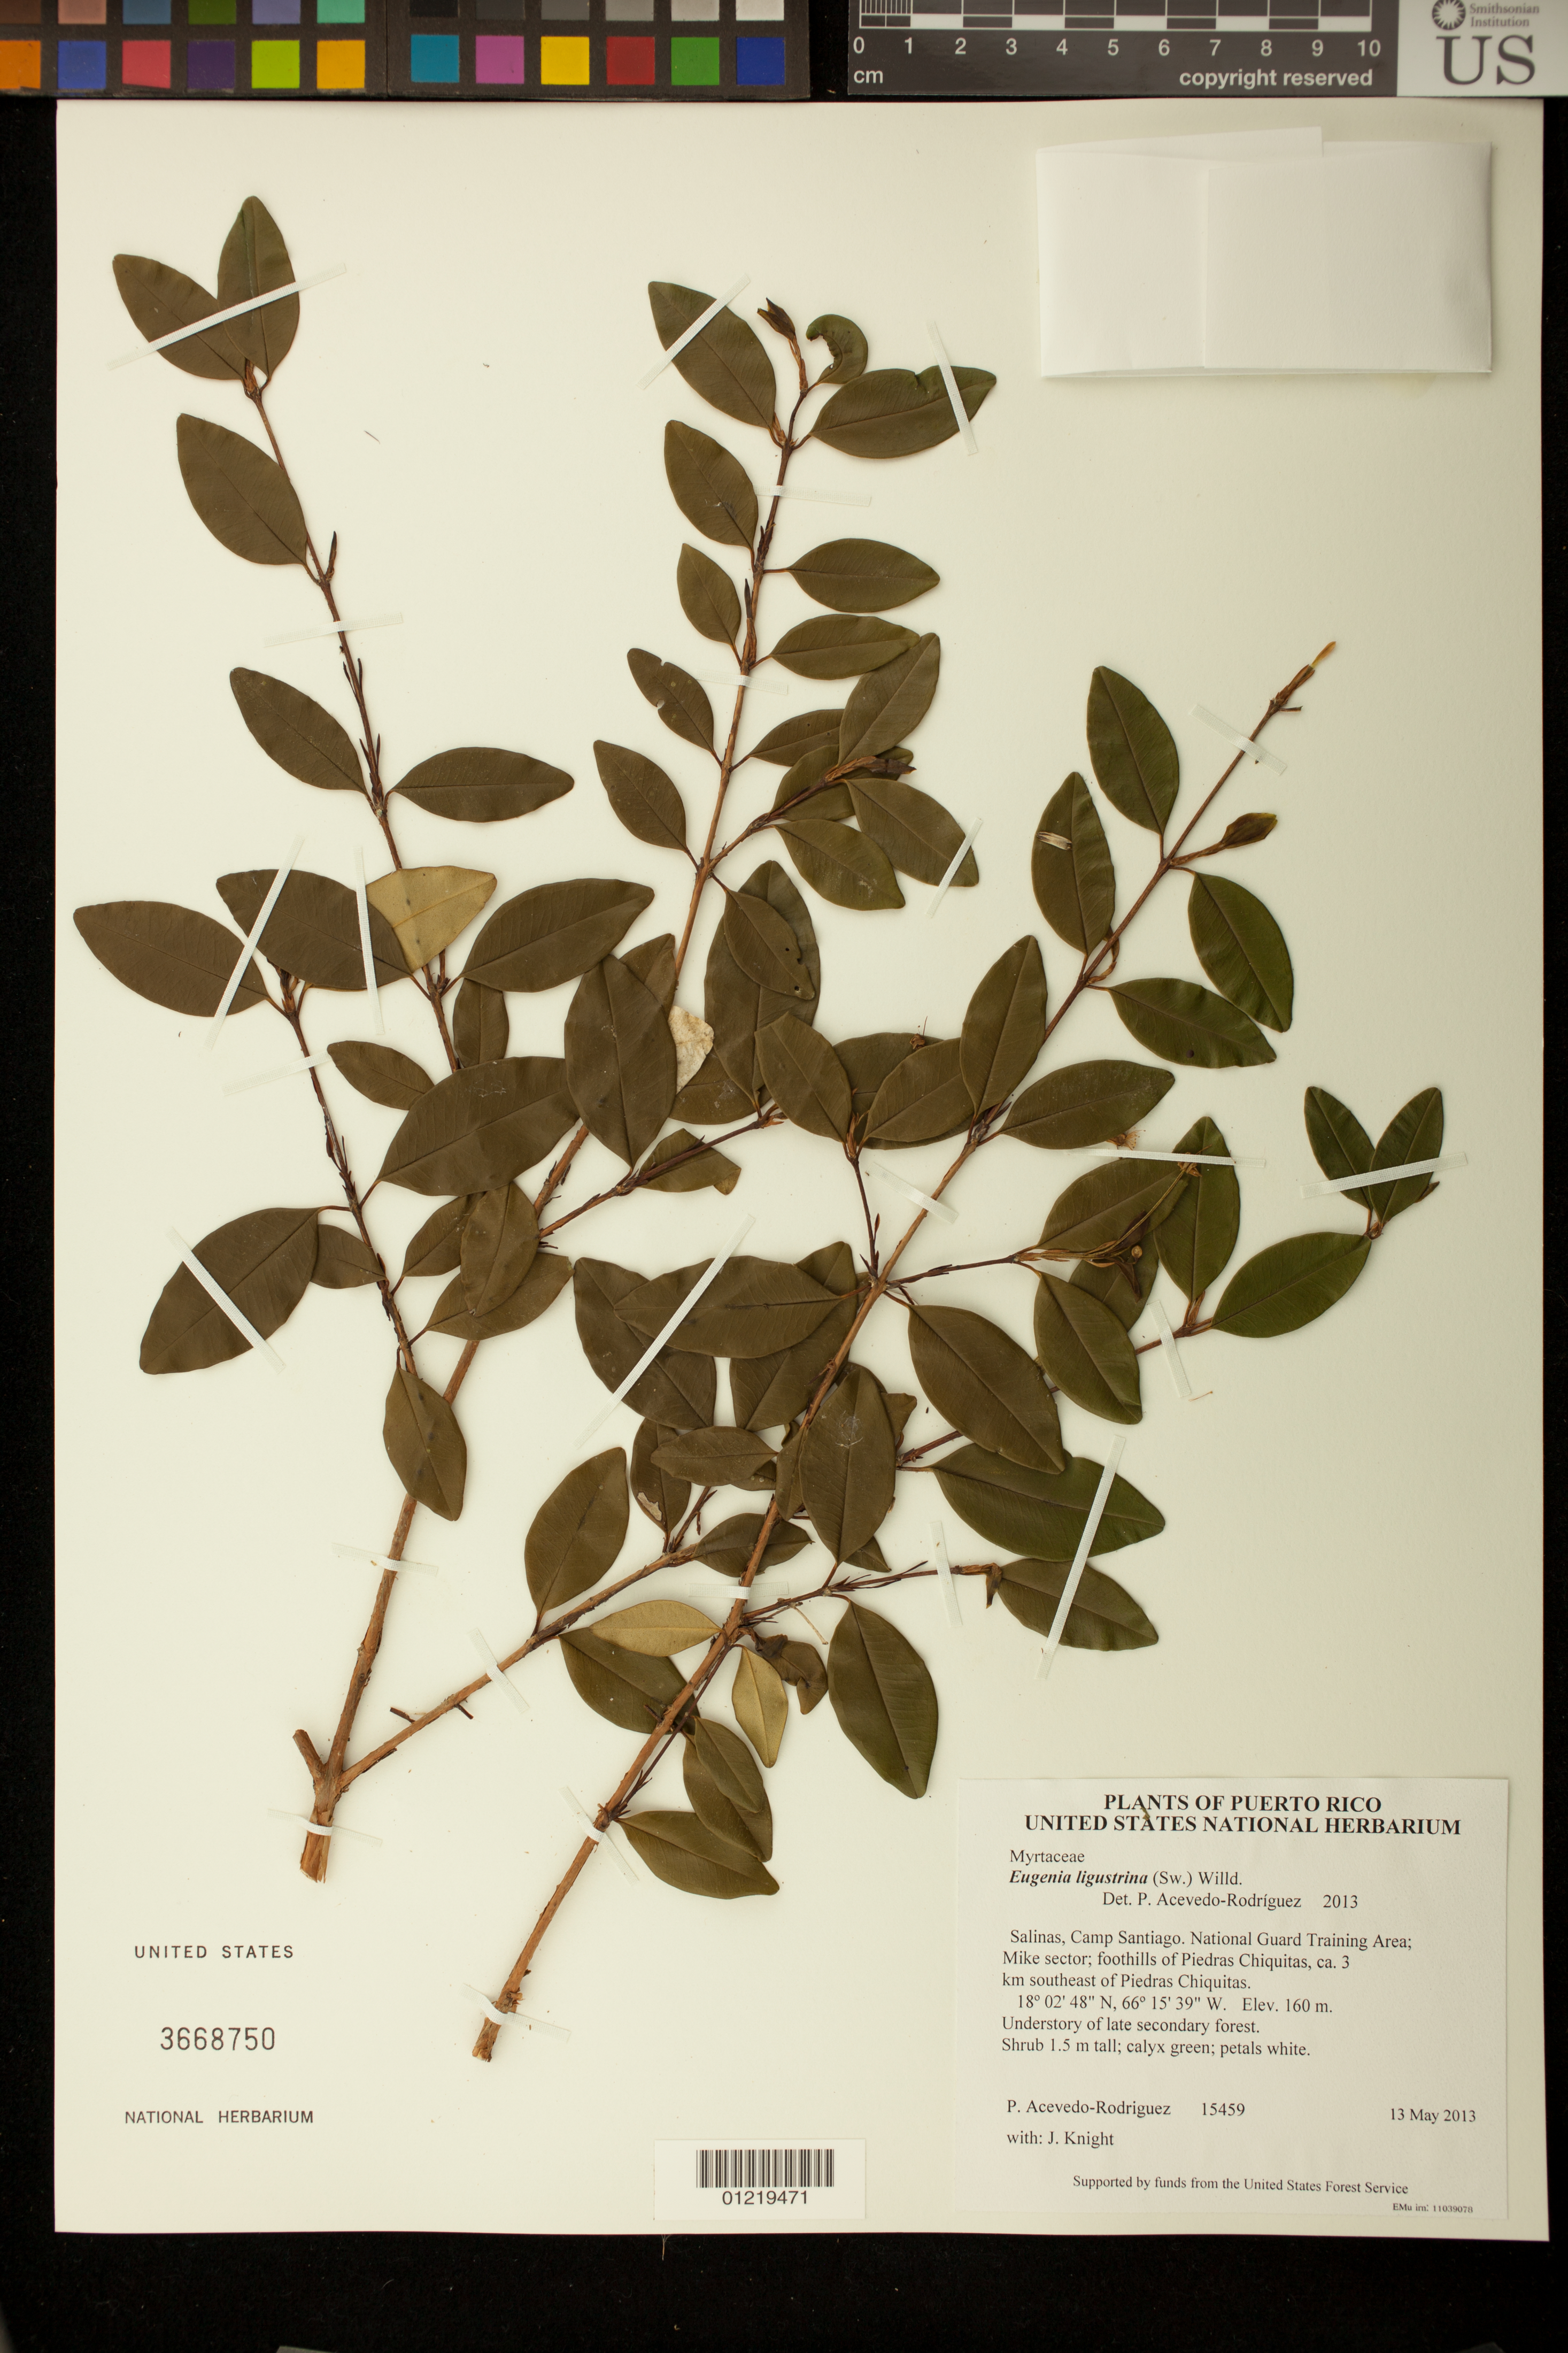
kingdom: Plantae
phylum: Tracheophyta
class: Magnoliopsida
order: Myrtales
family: Myrtaceae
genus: Eugenia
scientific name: Eugenia ligustrina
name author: (Sw.) Willd.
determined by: Acevedo-Rodríguez, P., (BOT), Smithsonian Institution - National Museum of Natural History (UNITED STATES)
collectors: P. Acevedo-Rodr. & J. Knight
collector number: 15459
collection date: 2013-05-13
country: Puerto Rico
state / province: Salinas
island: Puerto Rico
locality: Camp Santiago. National Guard Training Area; Mike sector; foothills of Piedras Chiquitas, ca. 3 km southeast of Piedras Chiquitas.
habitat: Understory of late secondary forest.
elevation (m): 160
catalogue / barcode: US 3668750